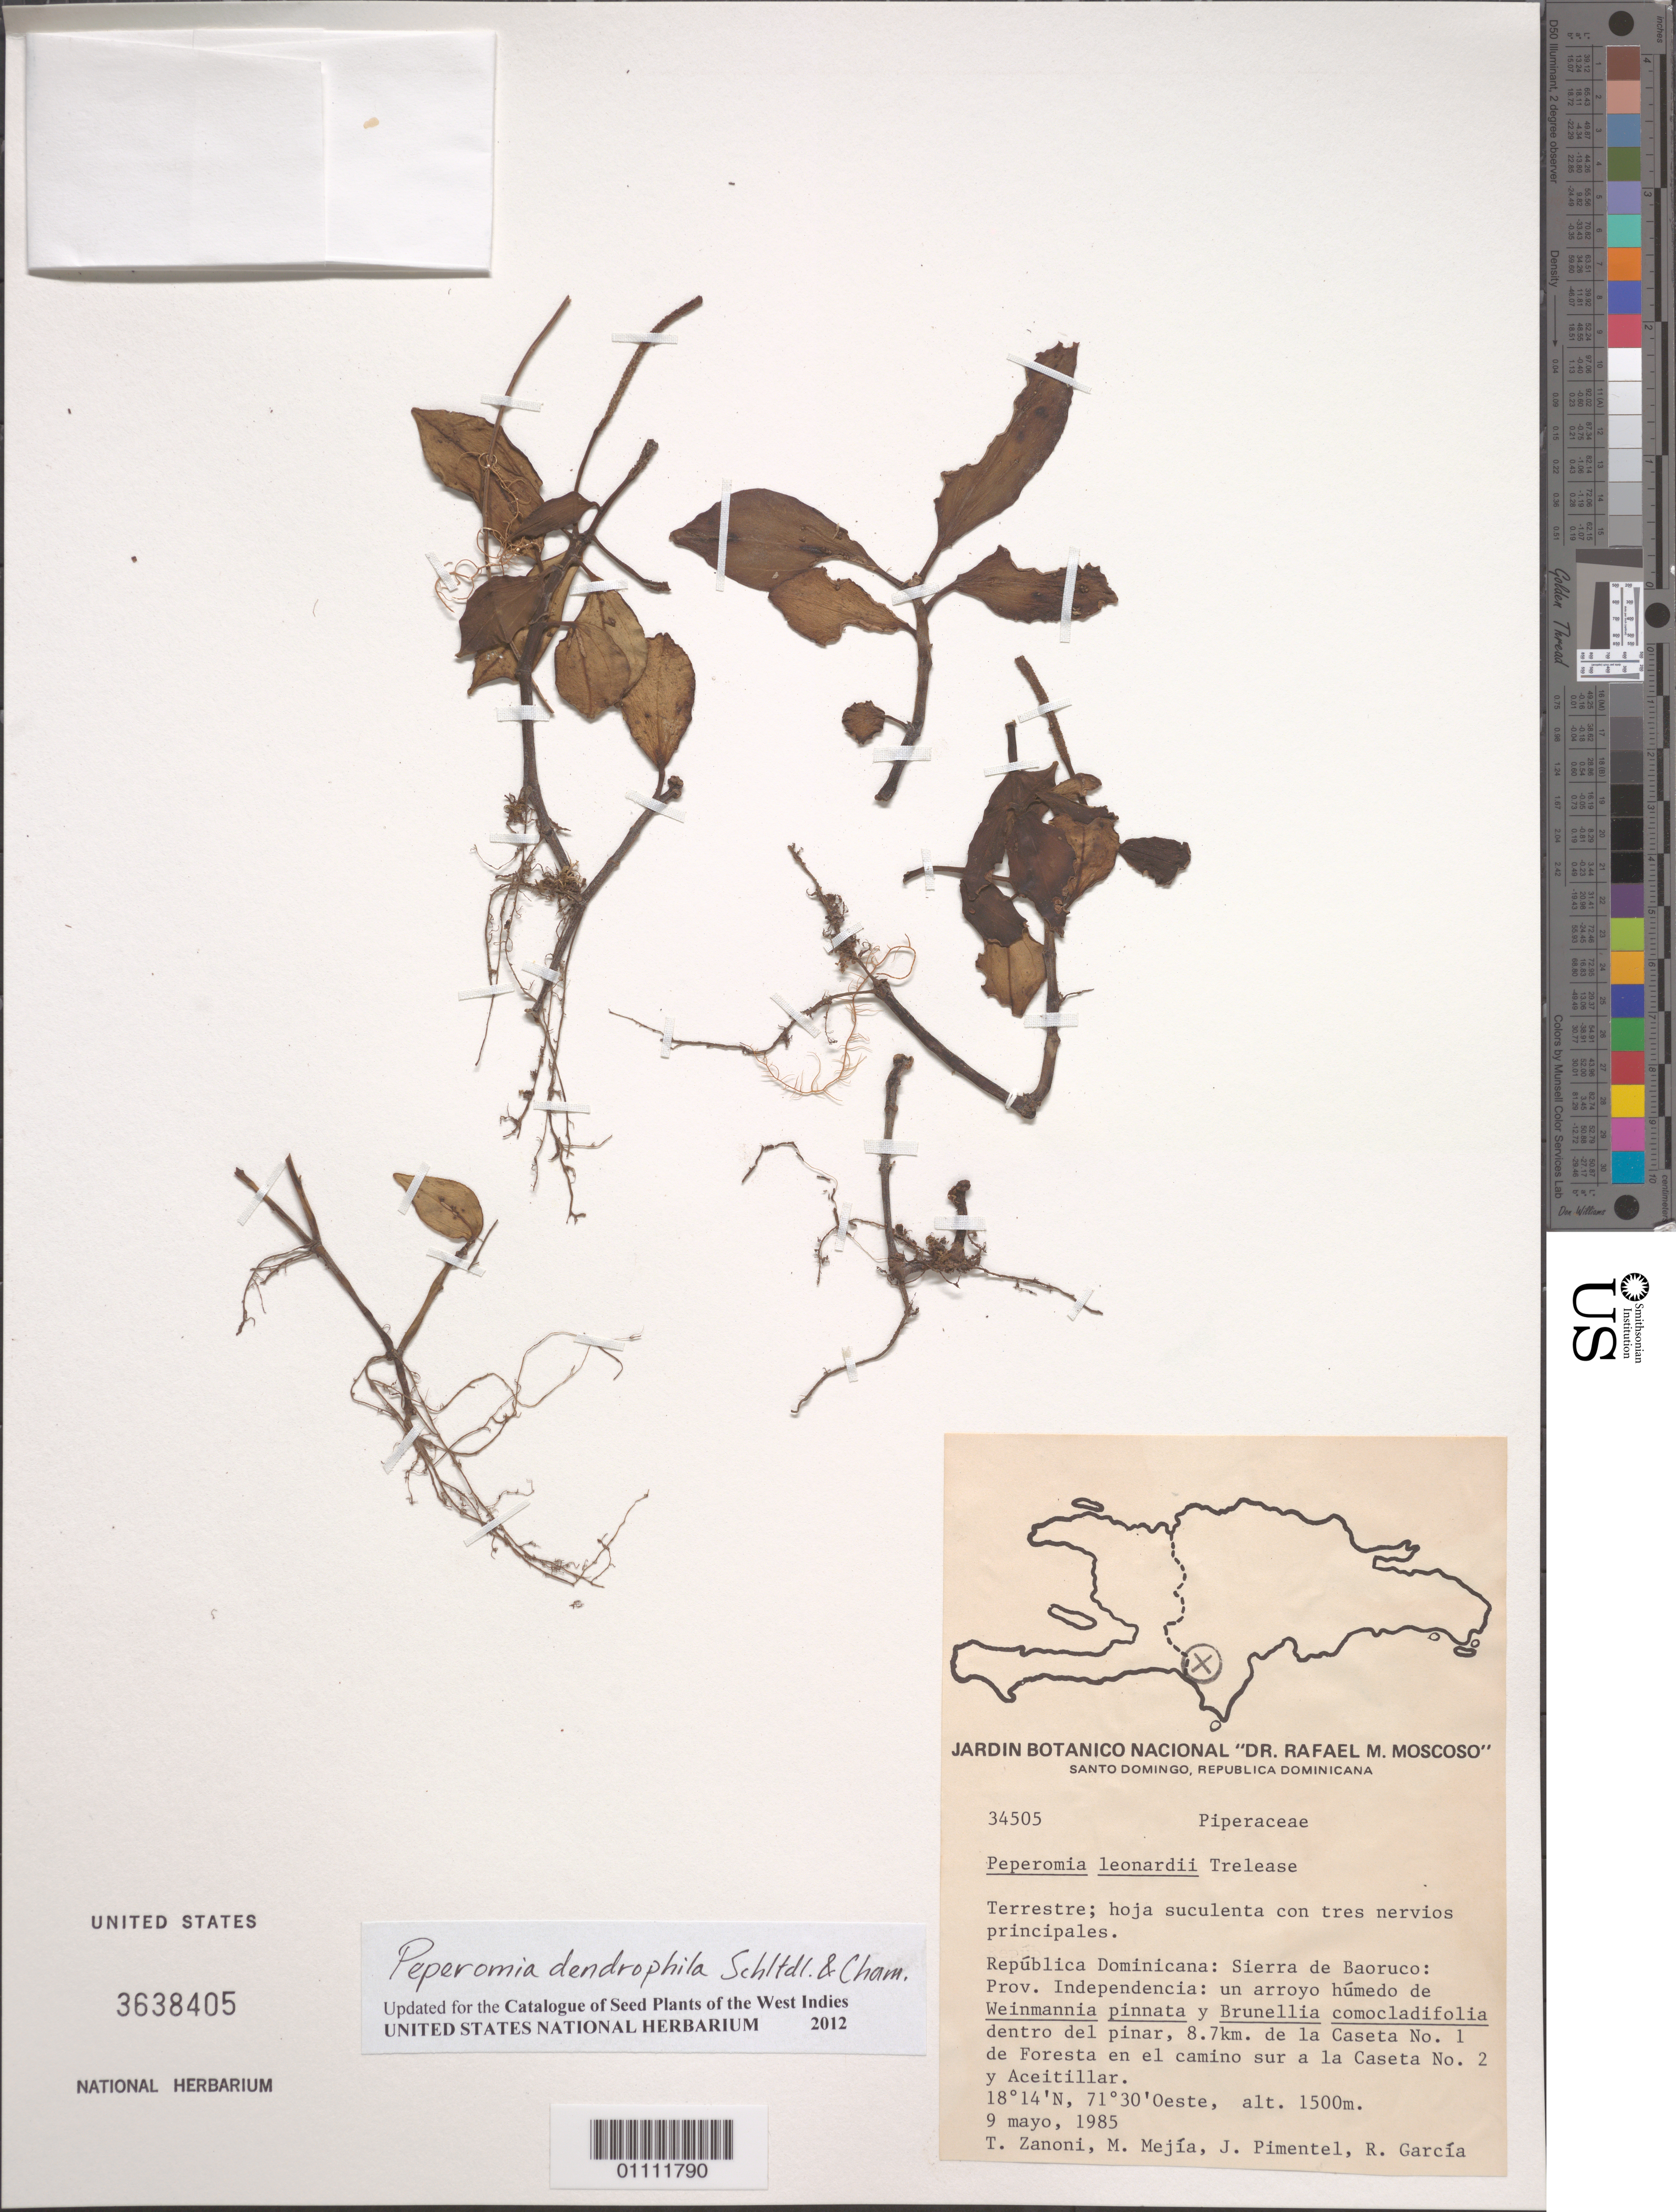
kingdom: Plantae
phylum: Tracheophyta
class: Magnoliopsida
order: Piperales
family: Piperaceae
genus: Peperomia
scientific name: Peperomia dendrophila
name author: Schltdl. & Cham.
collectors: T. A. Zanoni, M. Mejia, J. Pimentel & R. G. García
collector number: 34505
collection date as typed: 09 May 1985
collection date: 1985-05-09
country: Dominican Republic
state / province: Independencia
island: Hispaniola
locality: Sierra de Baoruco, 8.7 km de la Caseta No. 1 de Foresta en el camino sur a la Caseta No. 2 y Aceitillar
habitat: Un arroyo húmedo de Weinmannia pinnata y Brunellia comocladifolia dentro del pinar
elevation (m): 1500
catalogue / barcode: US 3638405